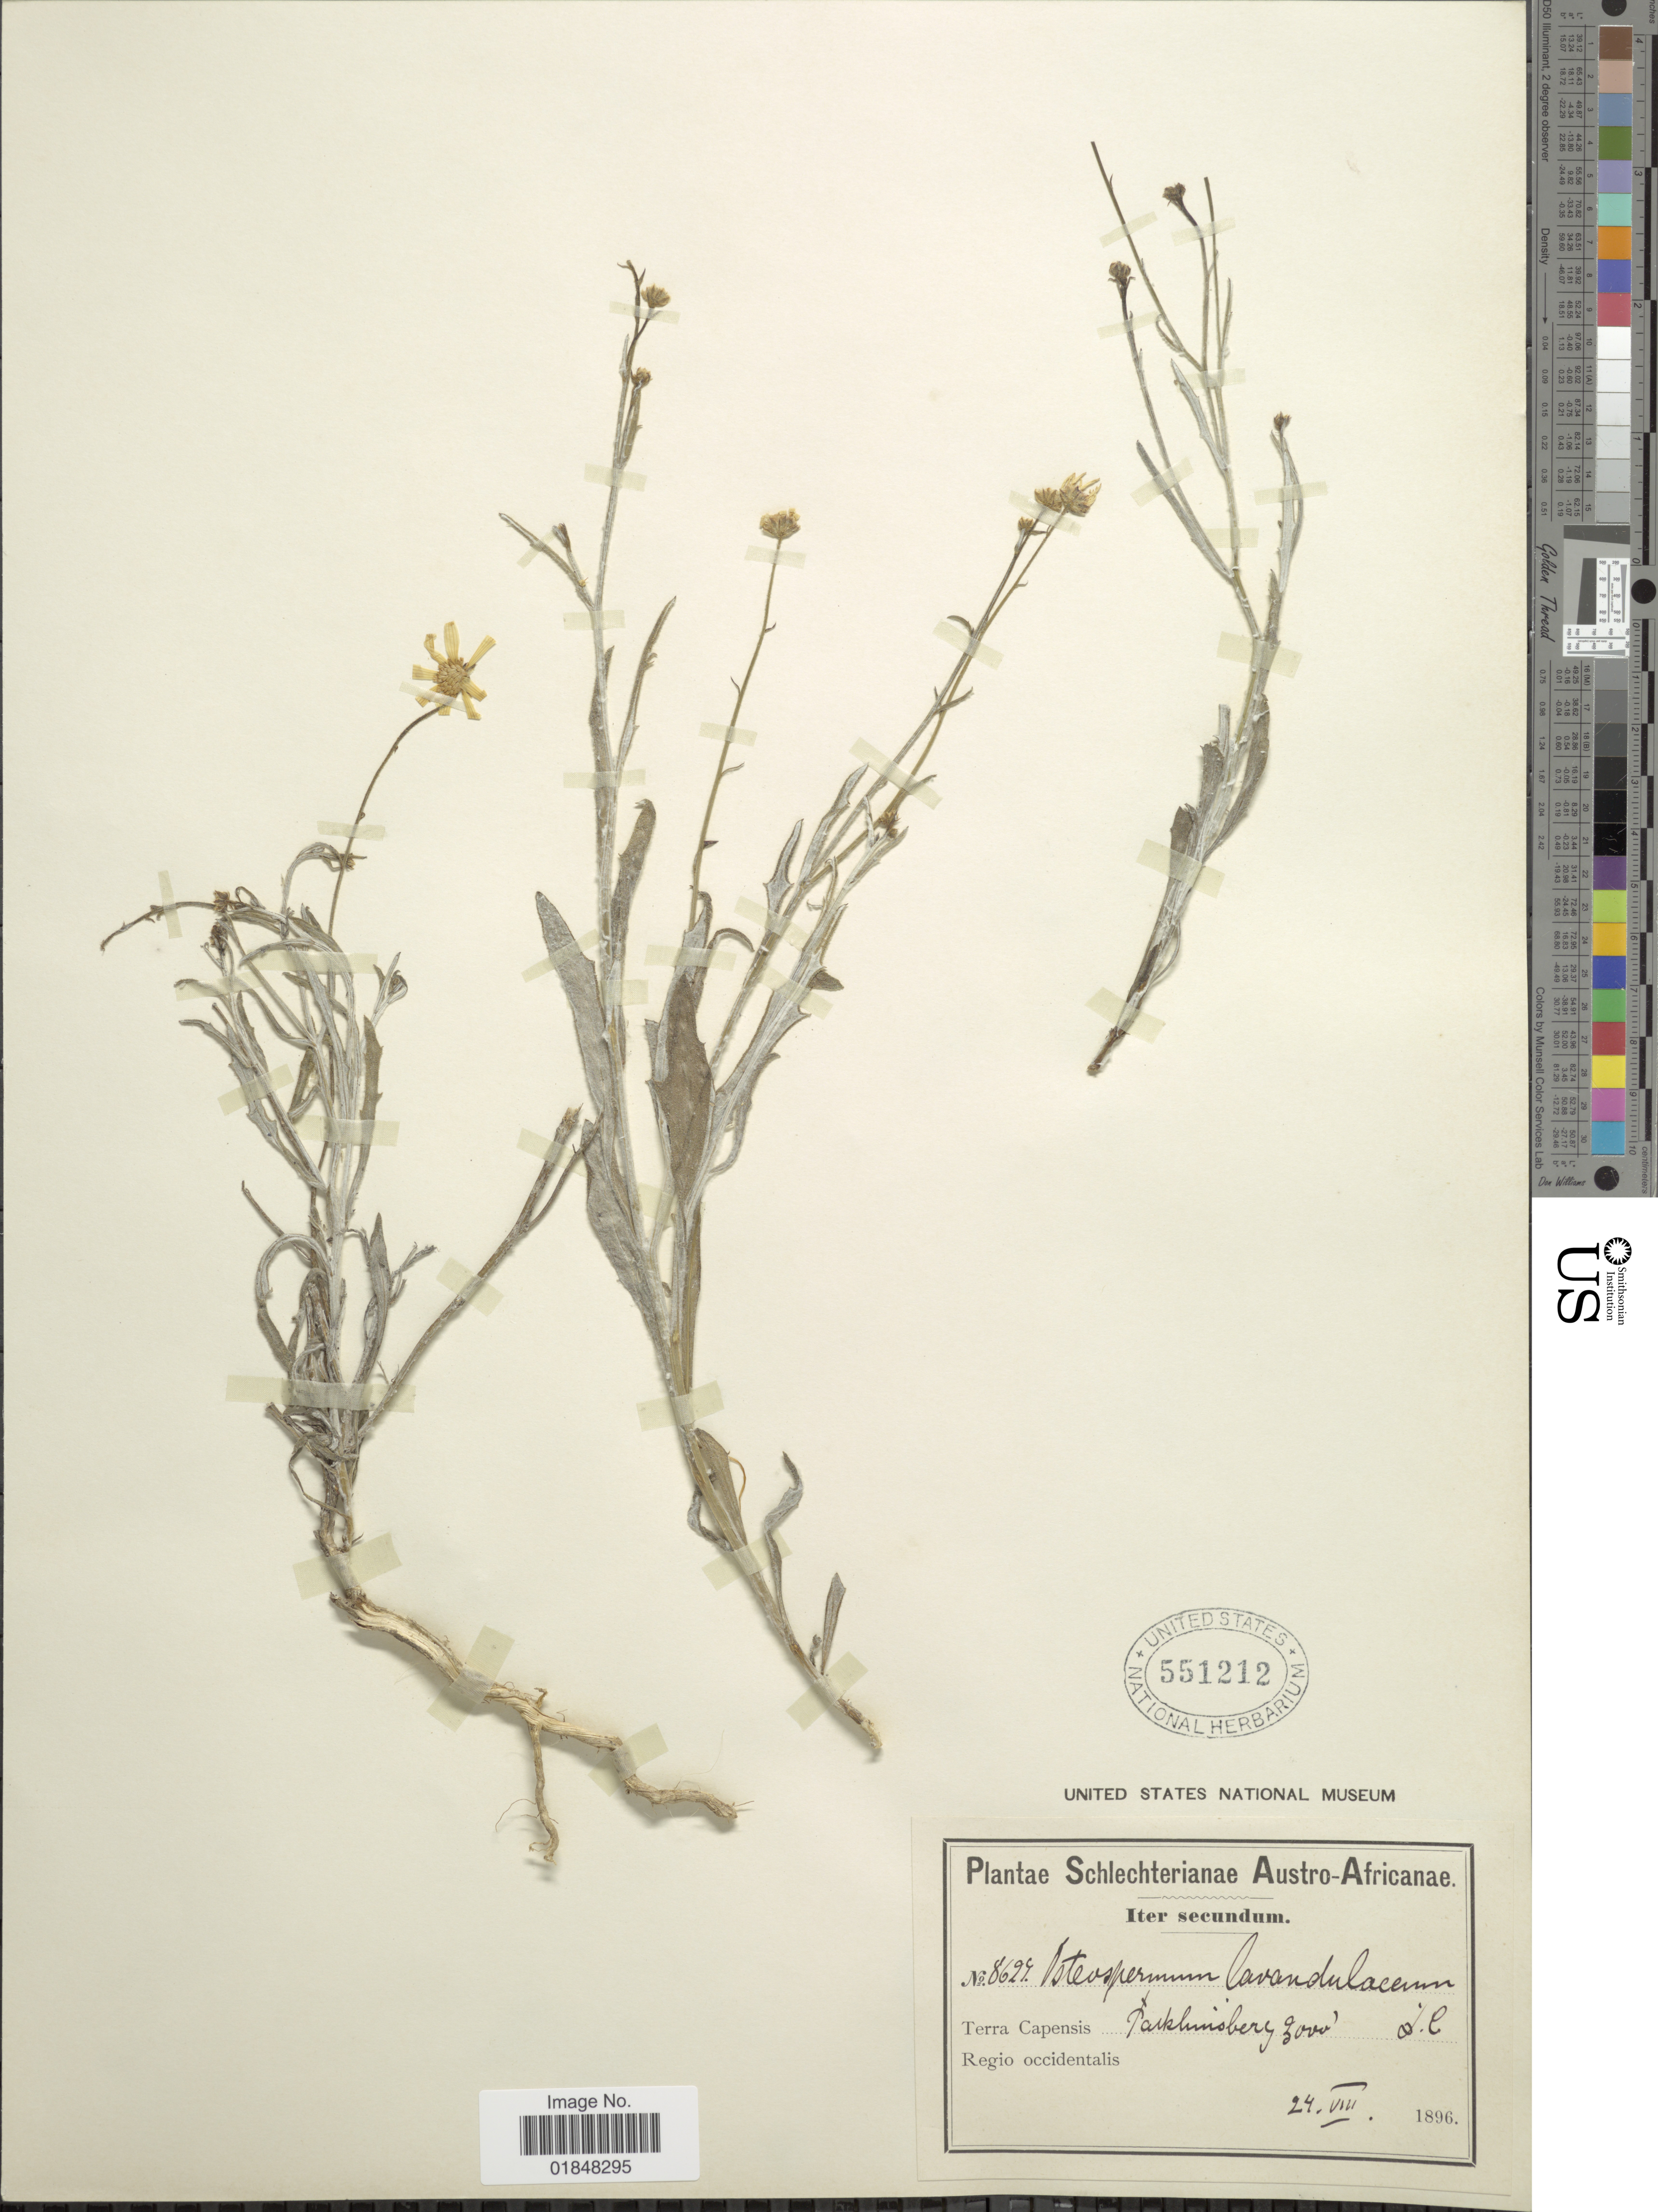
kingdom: Plantae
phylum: Tracheophyta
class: Magnoliopsida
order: Asterales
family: Asteraceae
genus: Osteospermum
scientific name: Osteospermum bidens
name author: Thunb.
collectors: Schlechter, --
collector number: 8629*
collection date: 1896-08-24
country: South Africa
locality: Austro - Africanae, Terra Capensis, Regio occidentalis, Pakhuisberg.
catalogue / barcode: US 551212